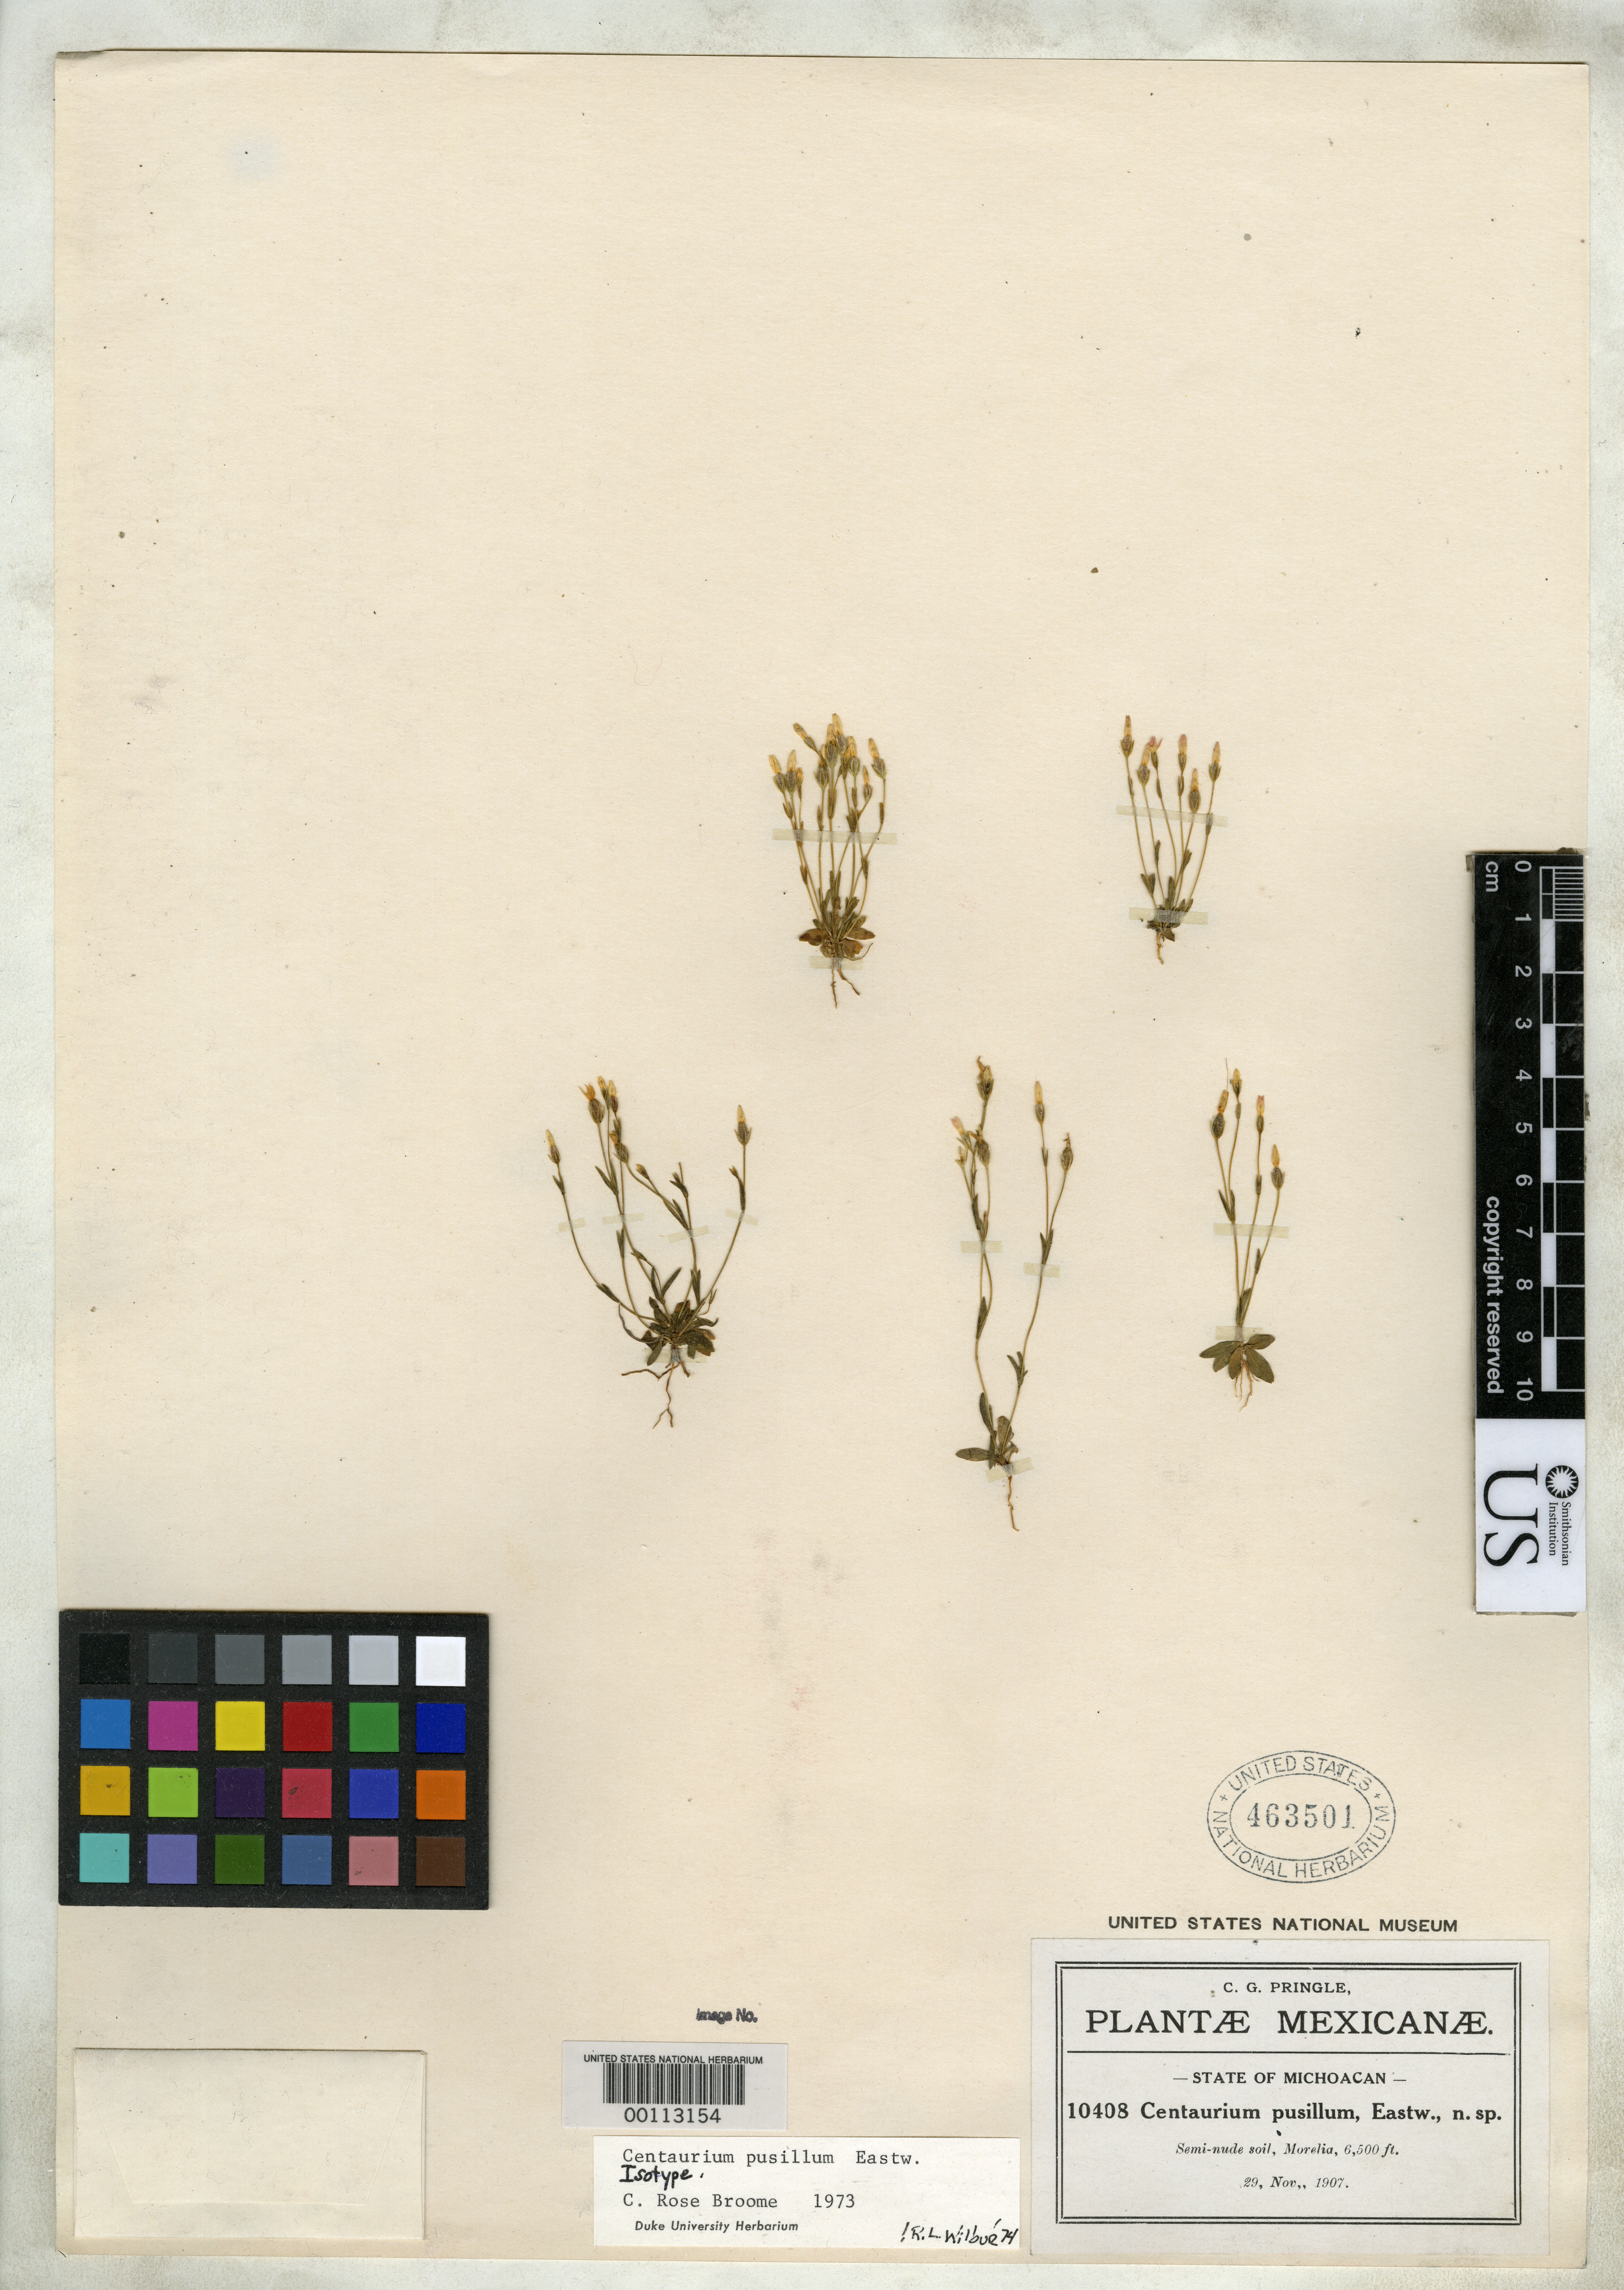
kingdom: Plantae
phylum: Tracheophyta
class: Magnoliopsida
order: Gentianales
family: Gentianaceae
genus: Centaurium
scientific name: Centaurium pusillum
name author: Eastw.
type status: Isotype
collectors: C. G. Pringle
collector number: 10408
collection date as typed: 29 Nov 1907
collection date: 1907-11-29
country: Mexico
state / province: Michoacán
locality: Morelia.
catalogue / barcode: US 463501